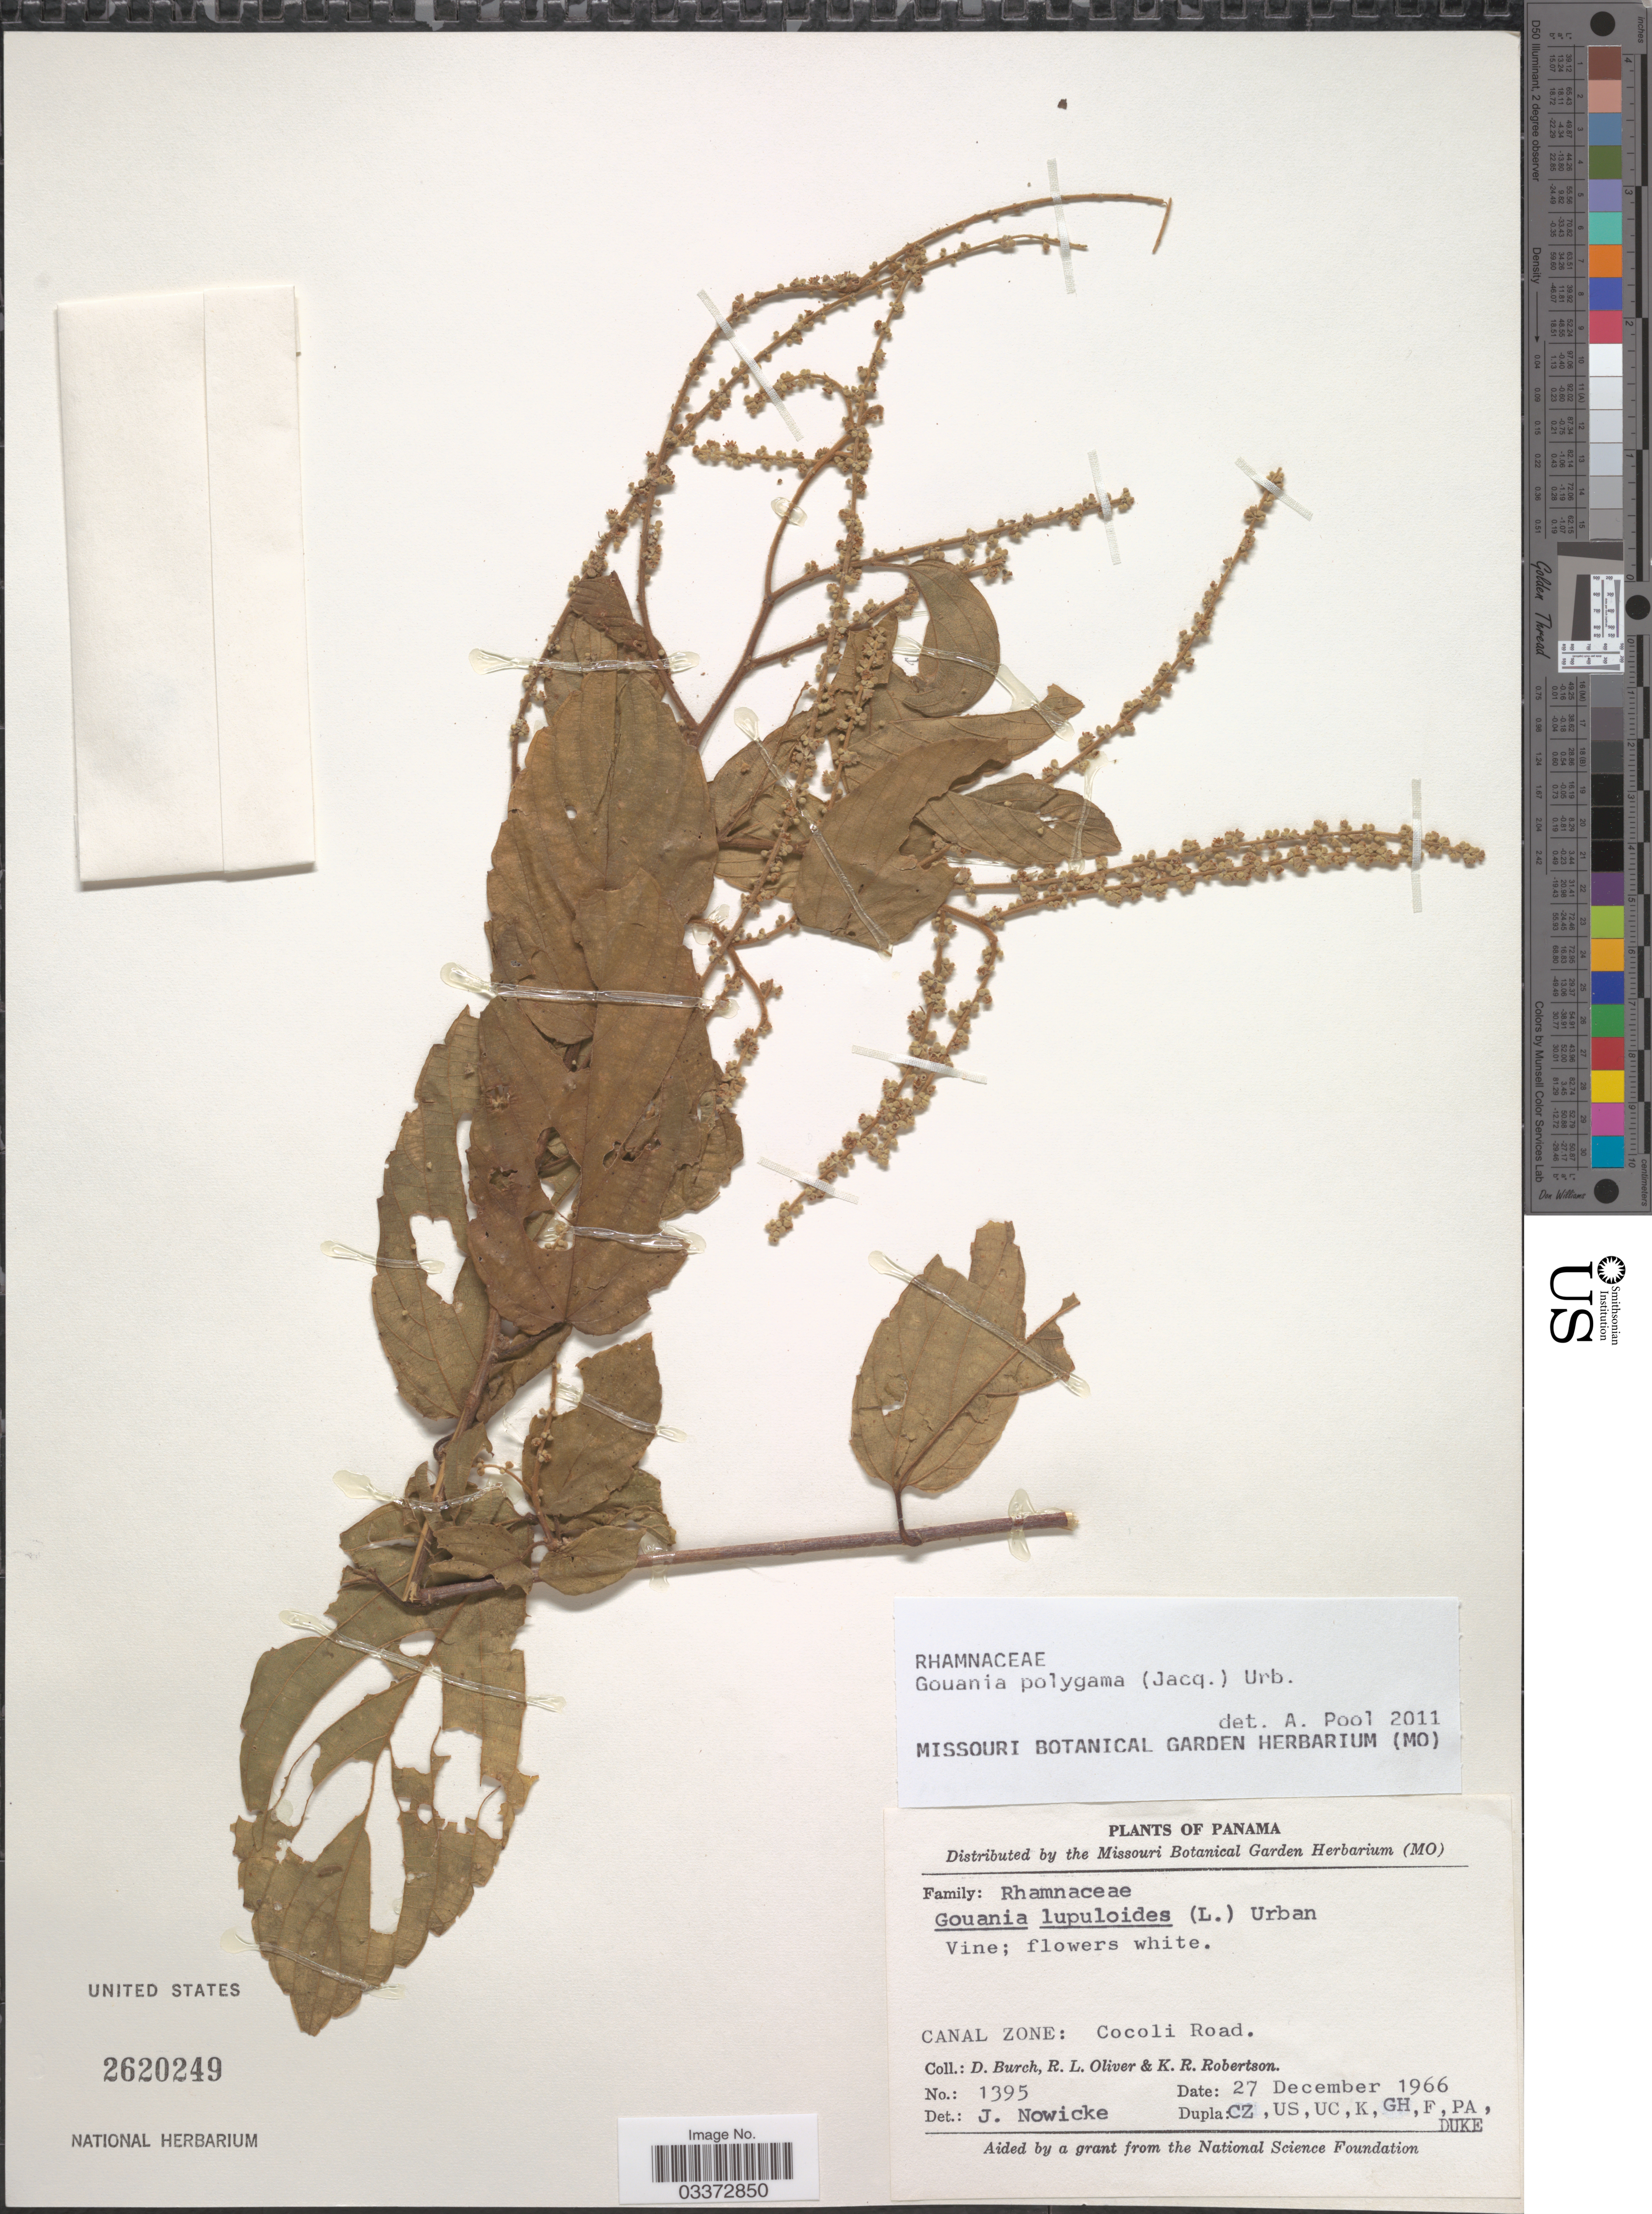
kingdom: Plantae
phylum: Tracheophyta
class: Magnoliopsida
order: Rosales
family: Rhamnaceae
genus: Gouania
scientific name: Gouania polygama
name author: (Jacq.) Urb.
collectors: D. Burch, R. Oliver & K. Robertson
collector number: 1395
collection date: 1966-12-27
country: Panama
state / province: Panamá Oeste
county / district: Canal Zone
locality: Cocoli Road.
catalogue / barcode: US 2620249